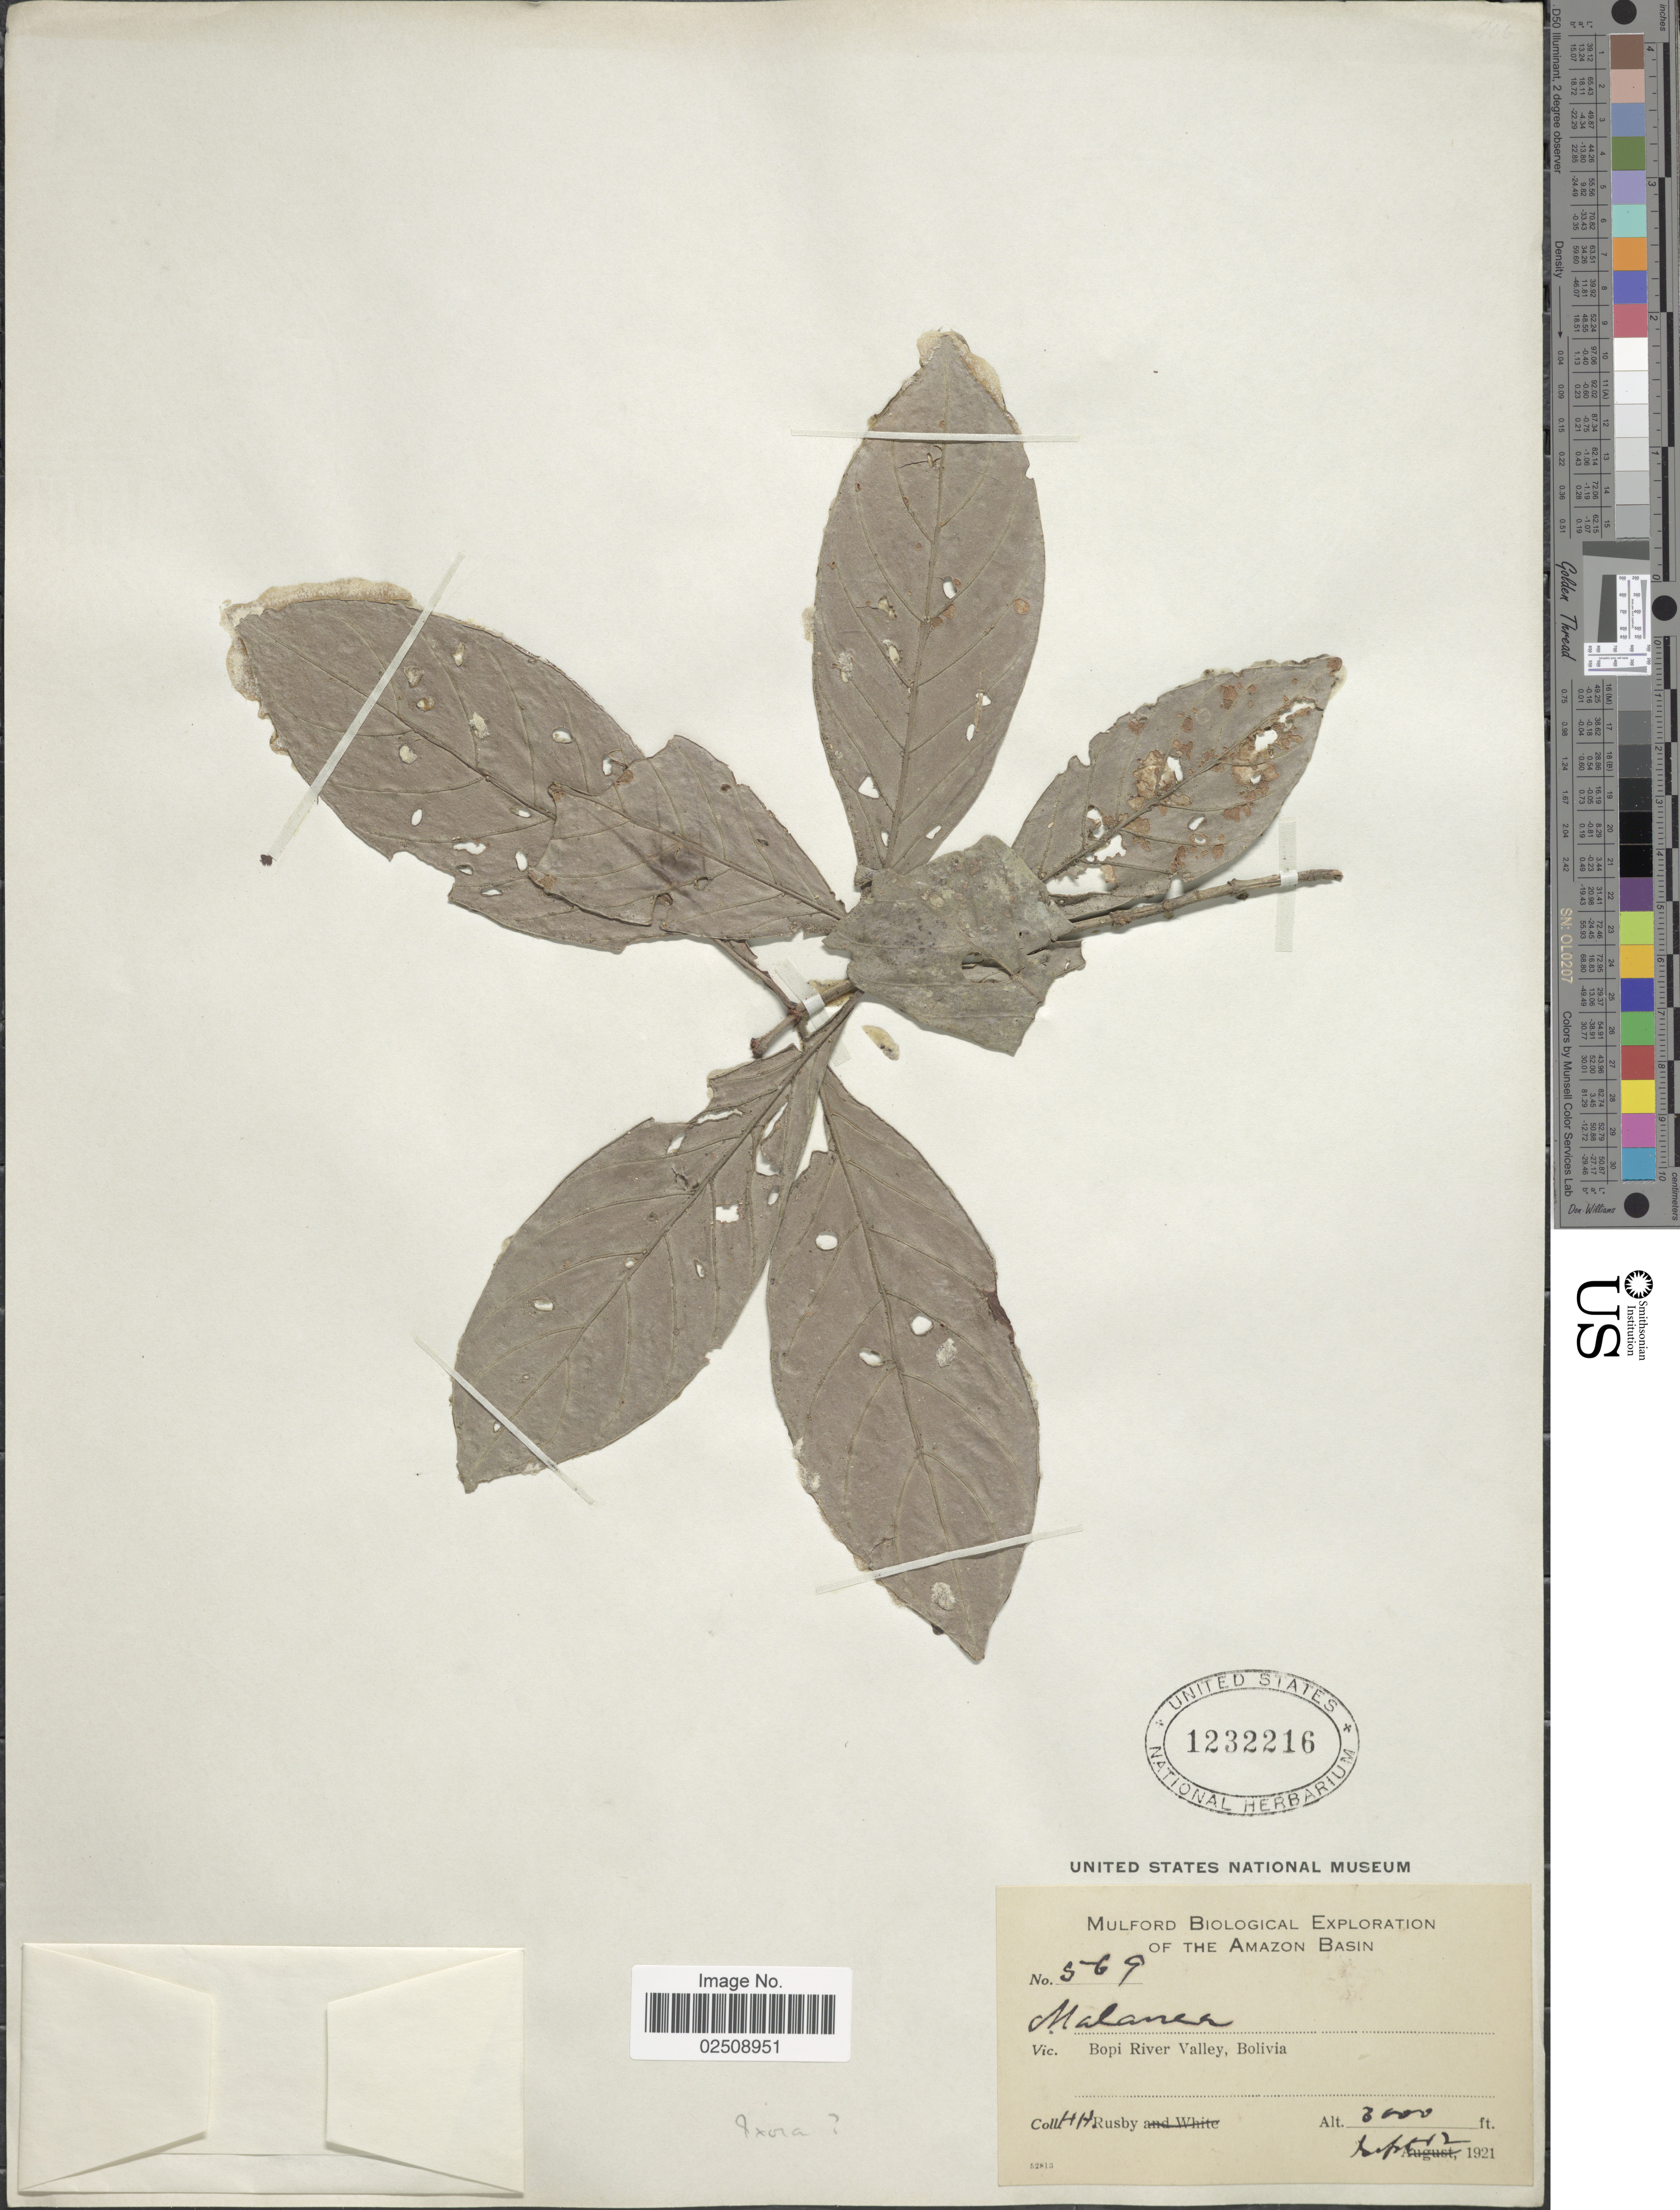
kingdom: Plantae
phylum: Tracheophyta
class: Magnoliopsida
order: Gentianales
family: Rubiaceae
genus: Ixora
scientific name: Ixora sp.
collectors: H. H. Rusby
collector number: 569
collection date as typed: Sept 2, 1921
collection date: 1921-09-02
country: Bolivia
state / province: La Paz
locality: Bopi River Valley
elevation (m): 914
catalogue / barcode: US 1232216